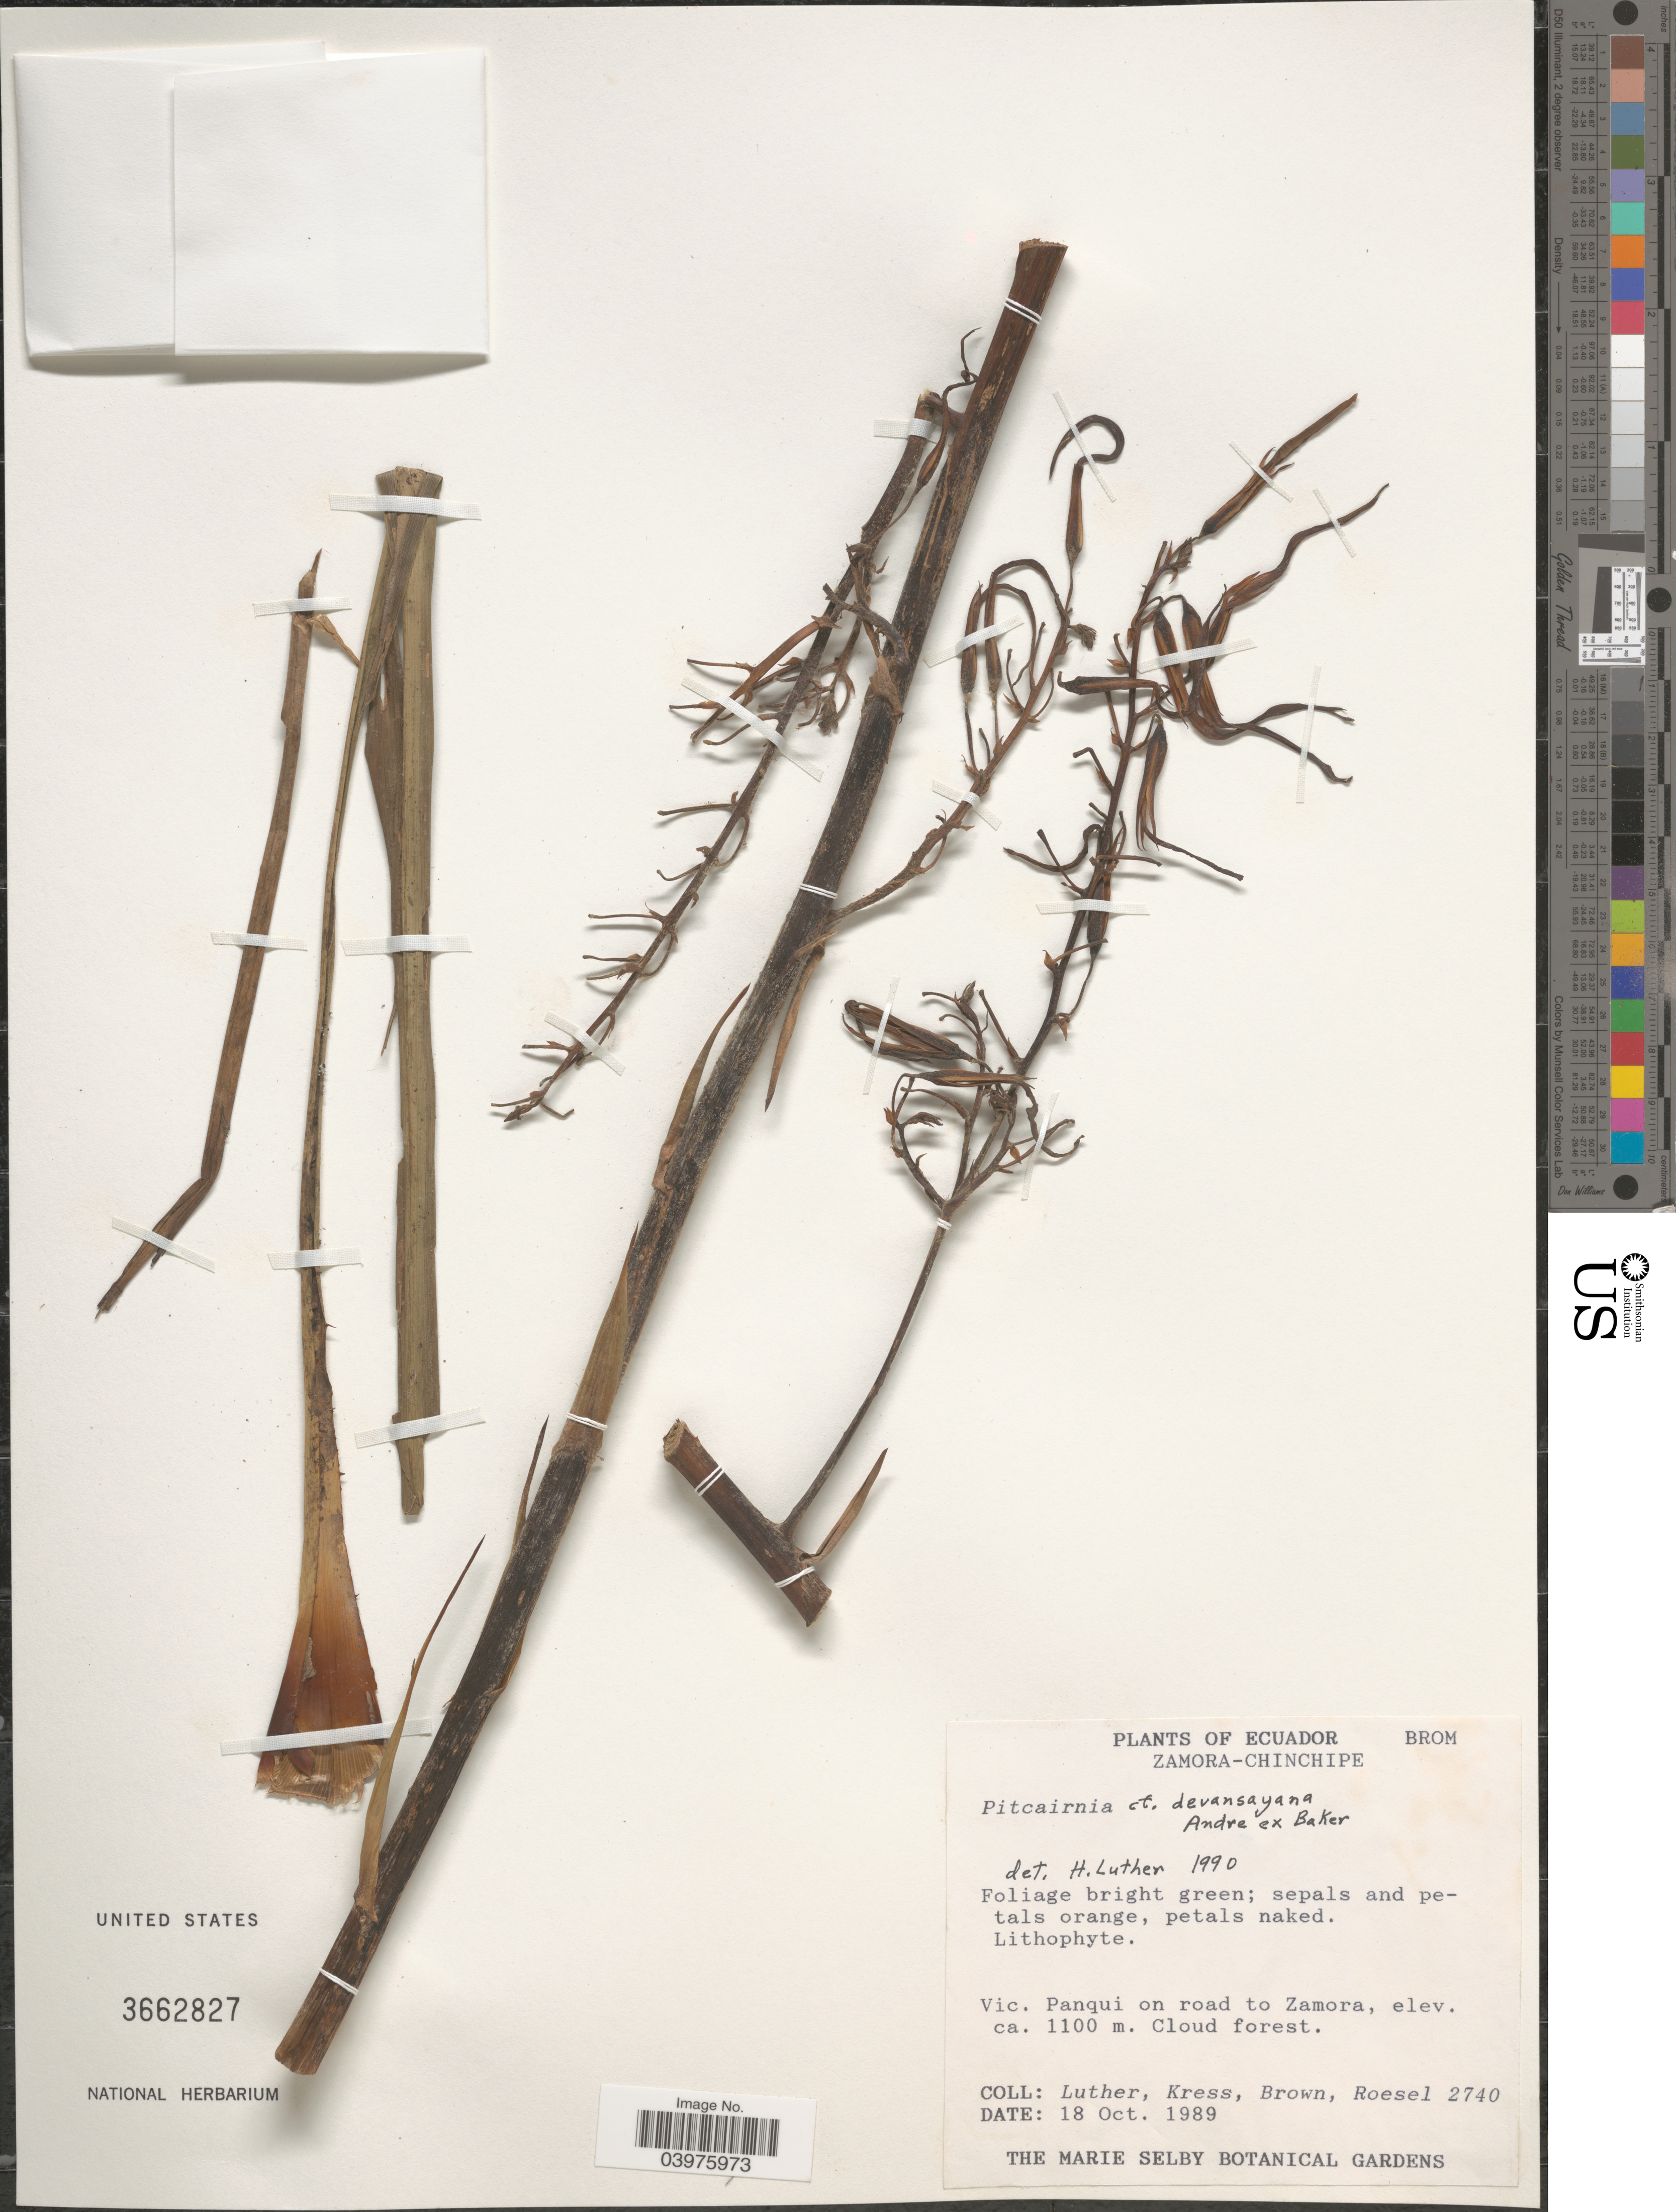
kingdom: Plantae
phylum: Tracheophyta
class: Liliopsida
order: Poales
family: Bromeliaceae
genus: Pitcairnia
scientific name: Pitcairnia devansayana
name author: André ex Baker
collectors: -- Luther, -- Kress, -- Brown & Roesel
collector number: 2740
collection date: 1989-10-18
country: Ecuador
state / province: Zamora-Chinchipe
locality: Vic. Panqui on road to Zamora. Cloud forest.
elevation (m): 1100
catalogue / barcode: US 3662827